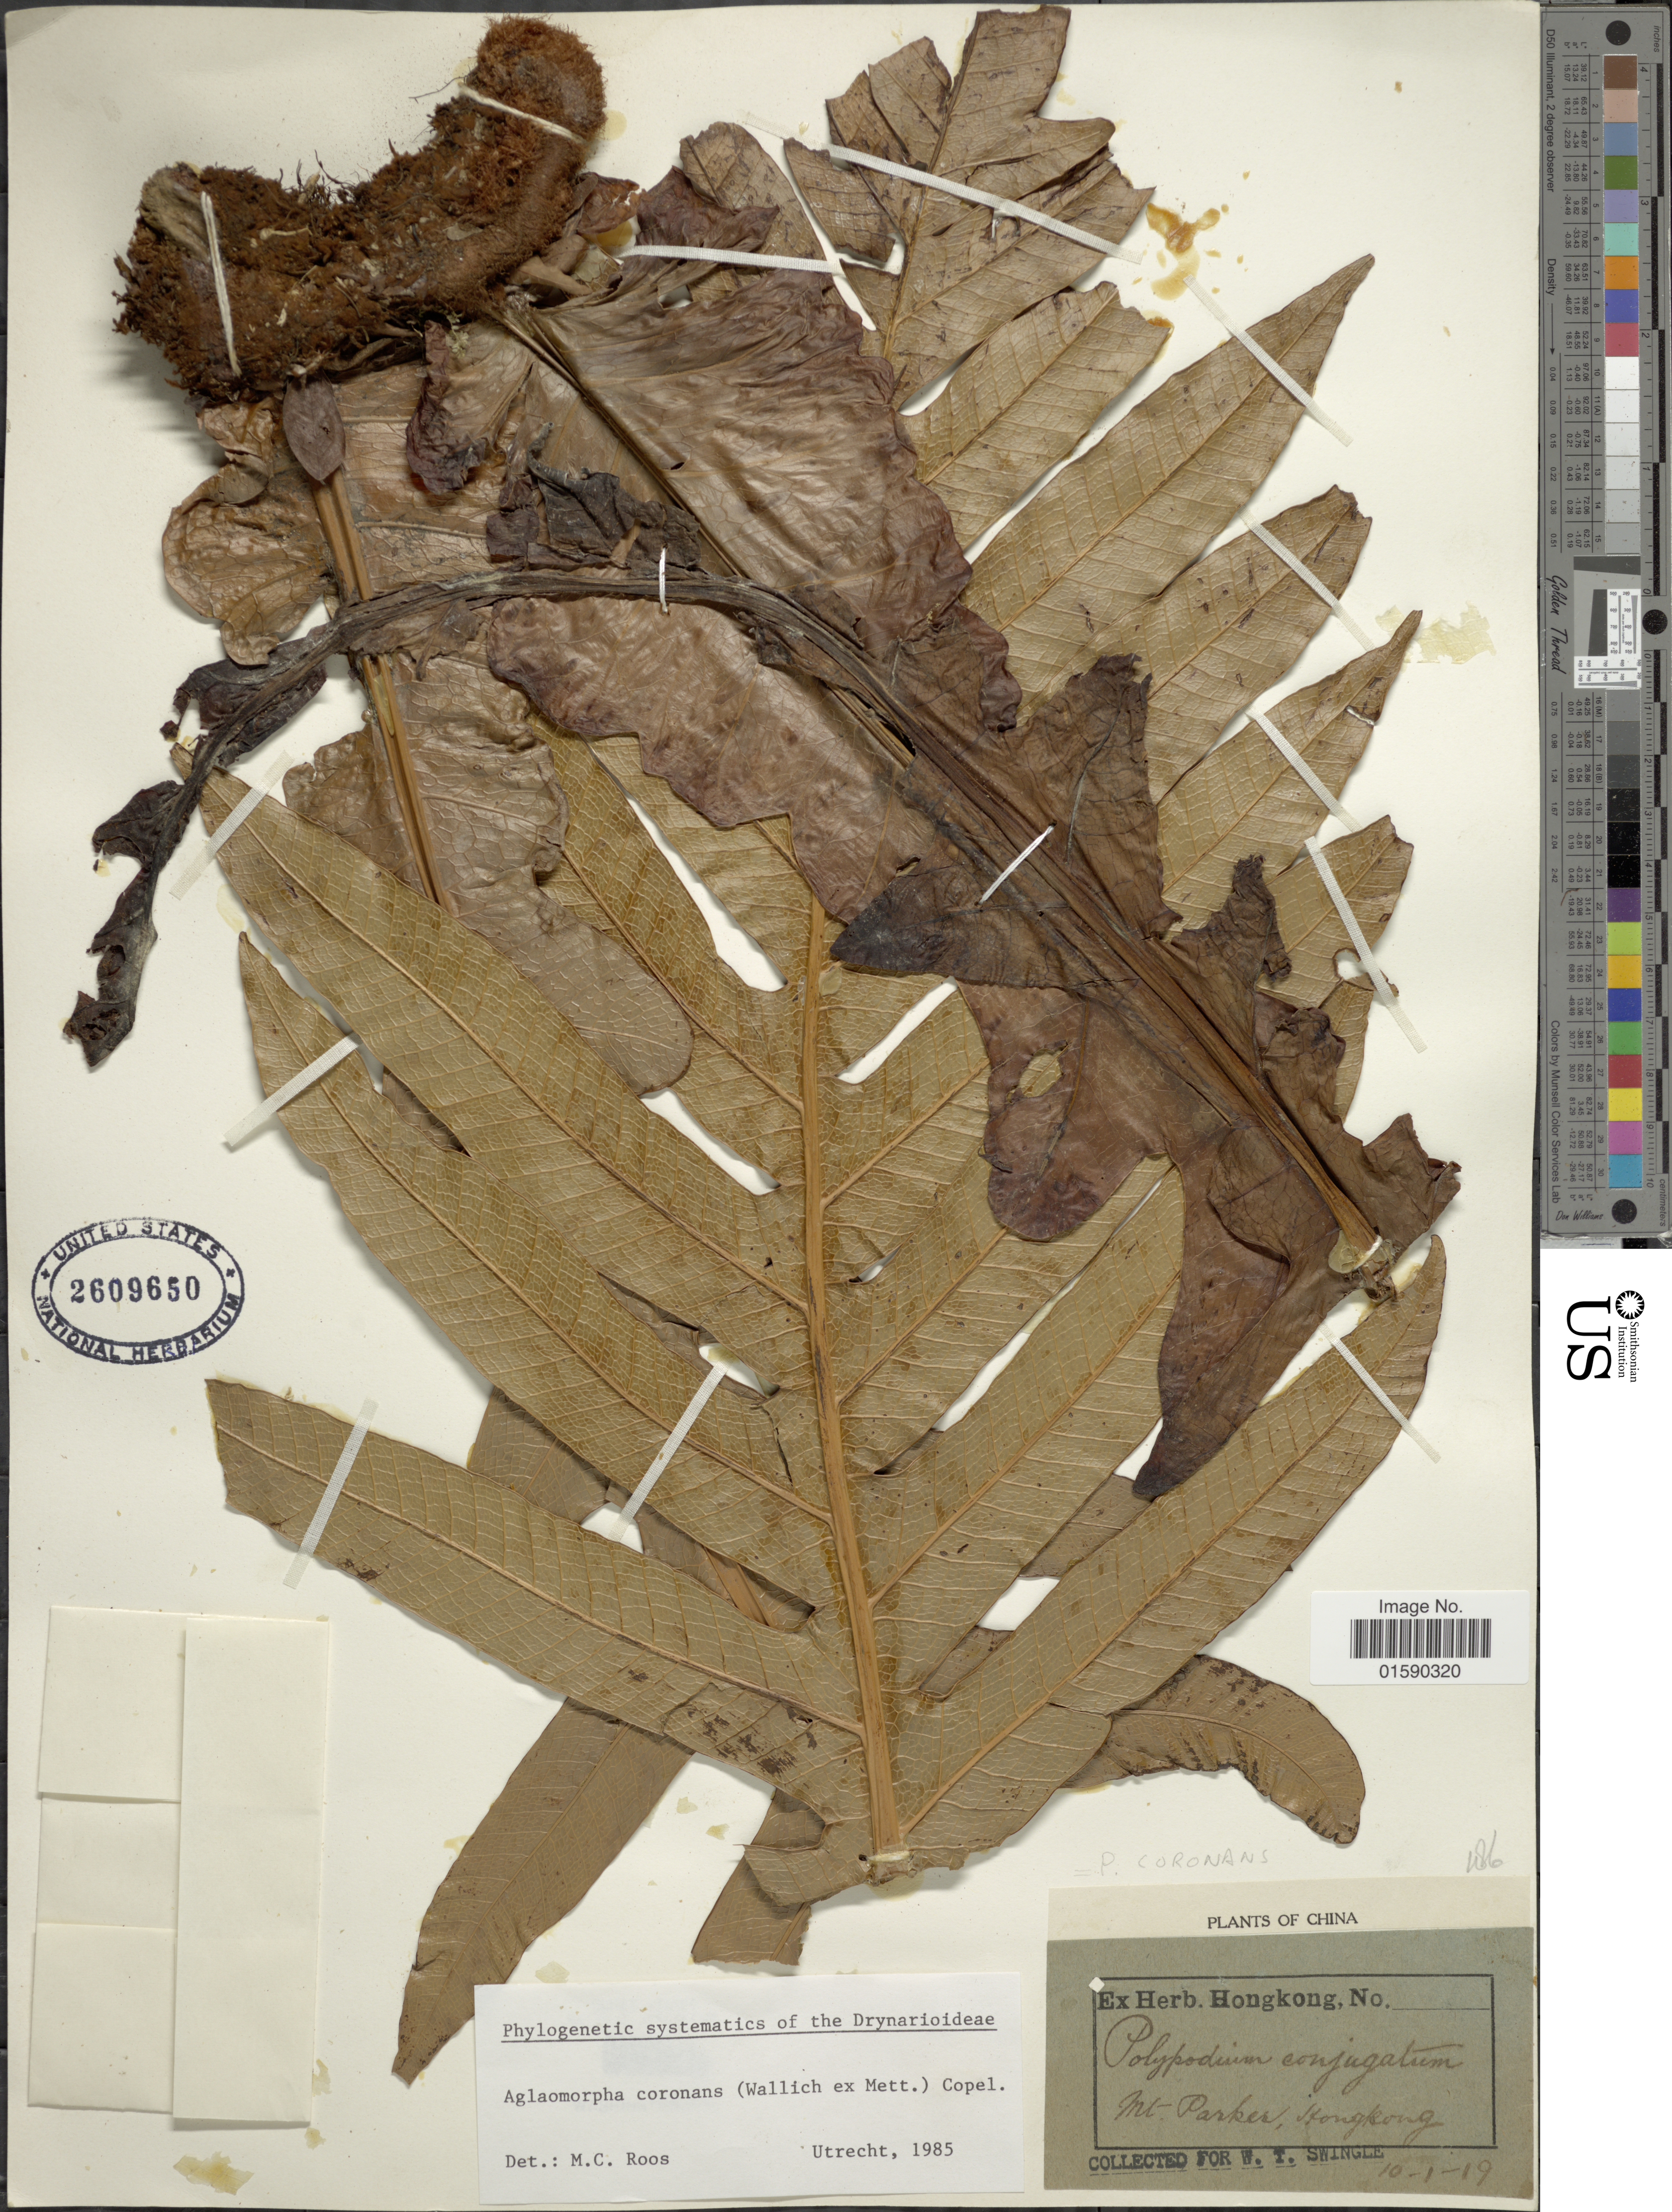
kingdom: Plantae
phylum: Tracheophyta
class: Polypodiopsida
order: Polypodiales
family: Polypodiaceae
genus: Aglaomorpha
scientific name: Aglaomorpha coronans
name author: (Wall. ex Mett.) Copel.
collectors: W. T. Swingle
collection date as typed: Transcribed d/m/y: 10/1/19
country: China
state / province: Hong Kong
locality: Mt. Parker, Hong Kong. China.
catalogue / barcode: US 2609650